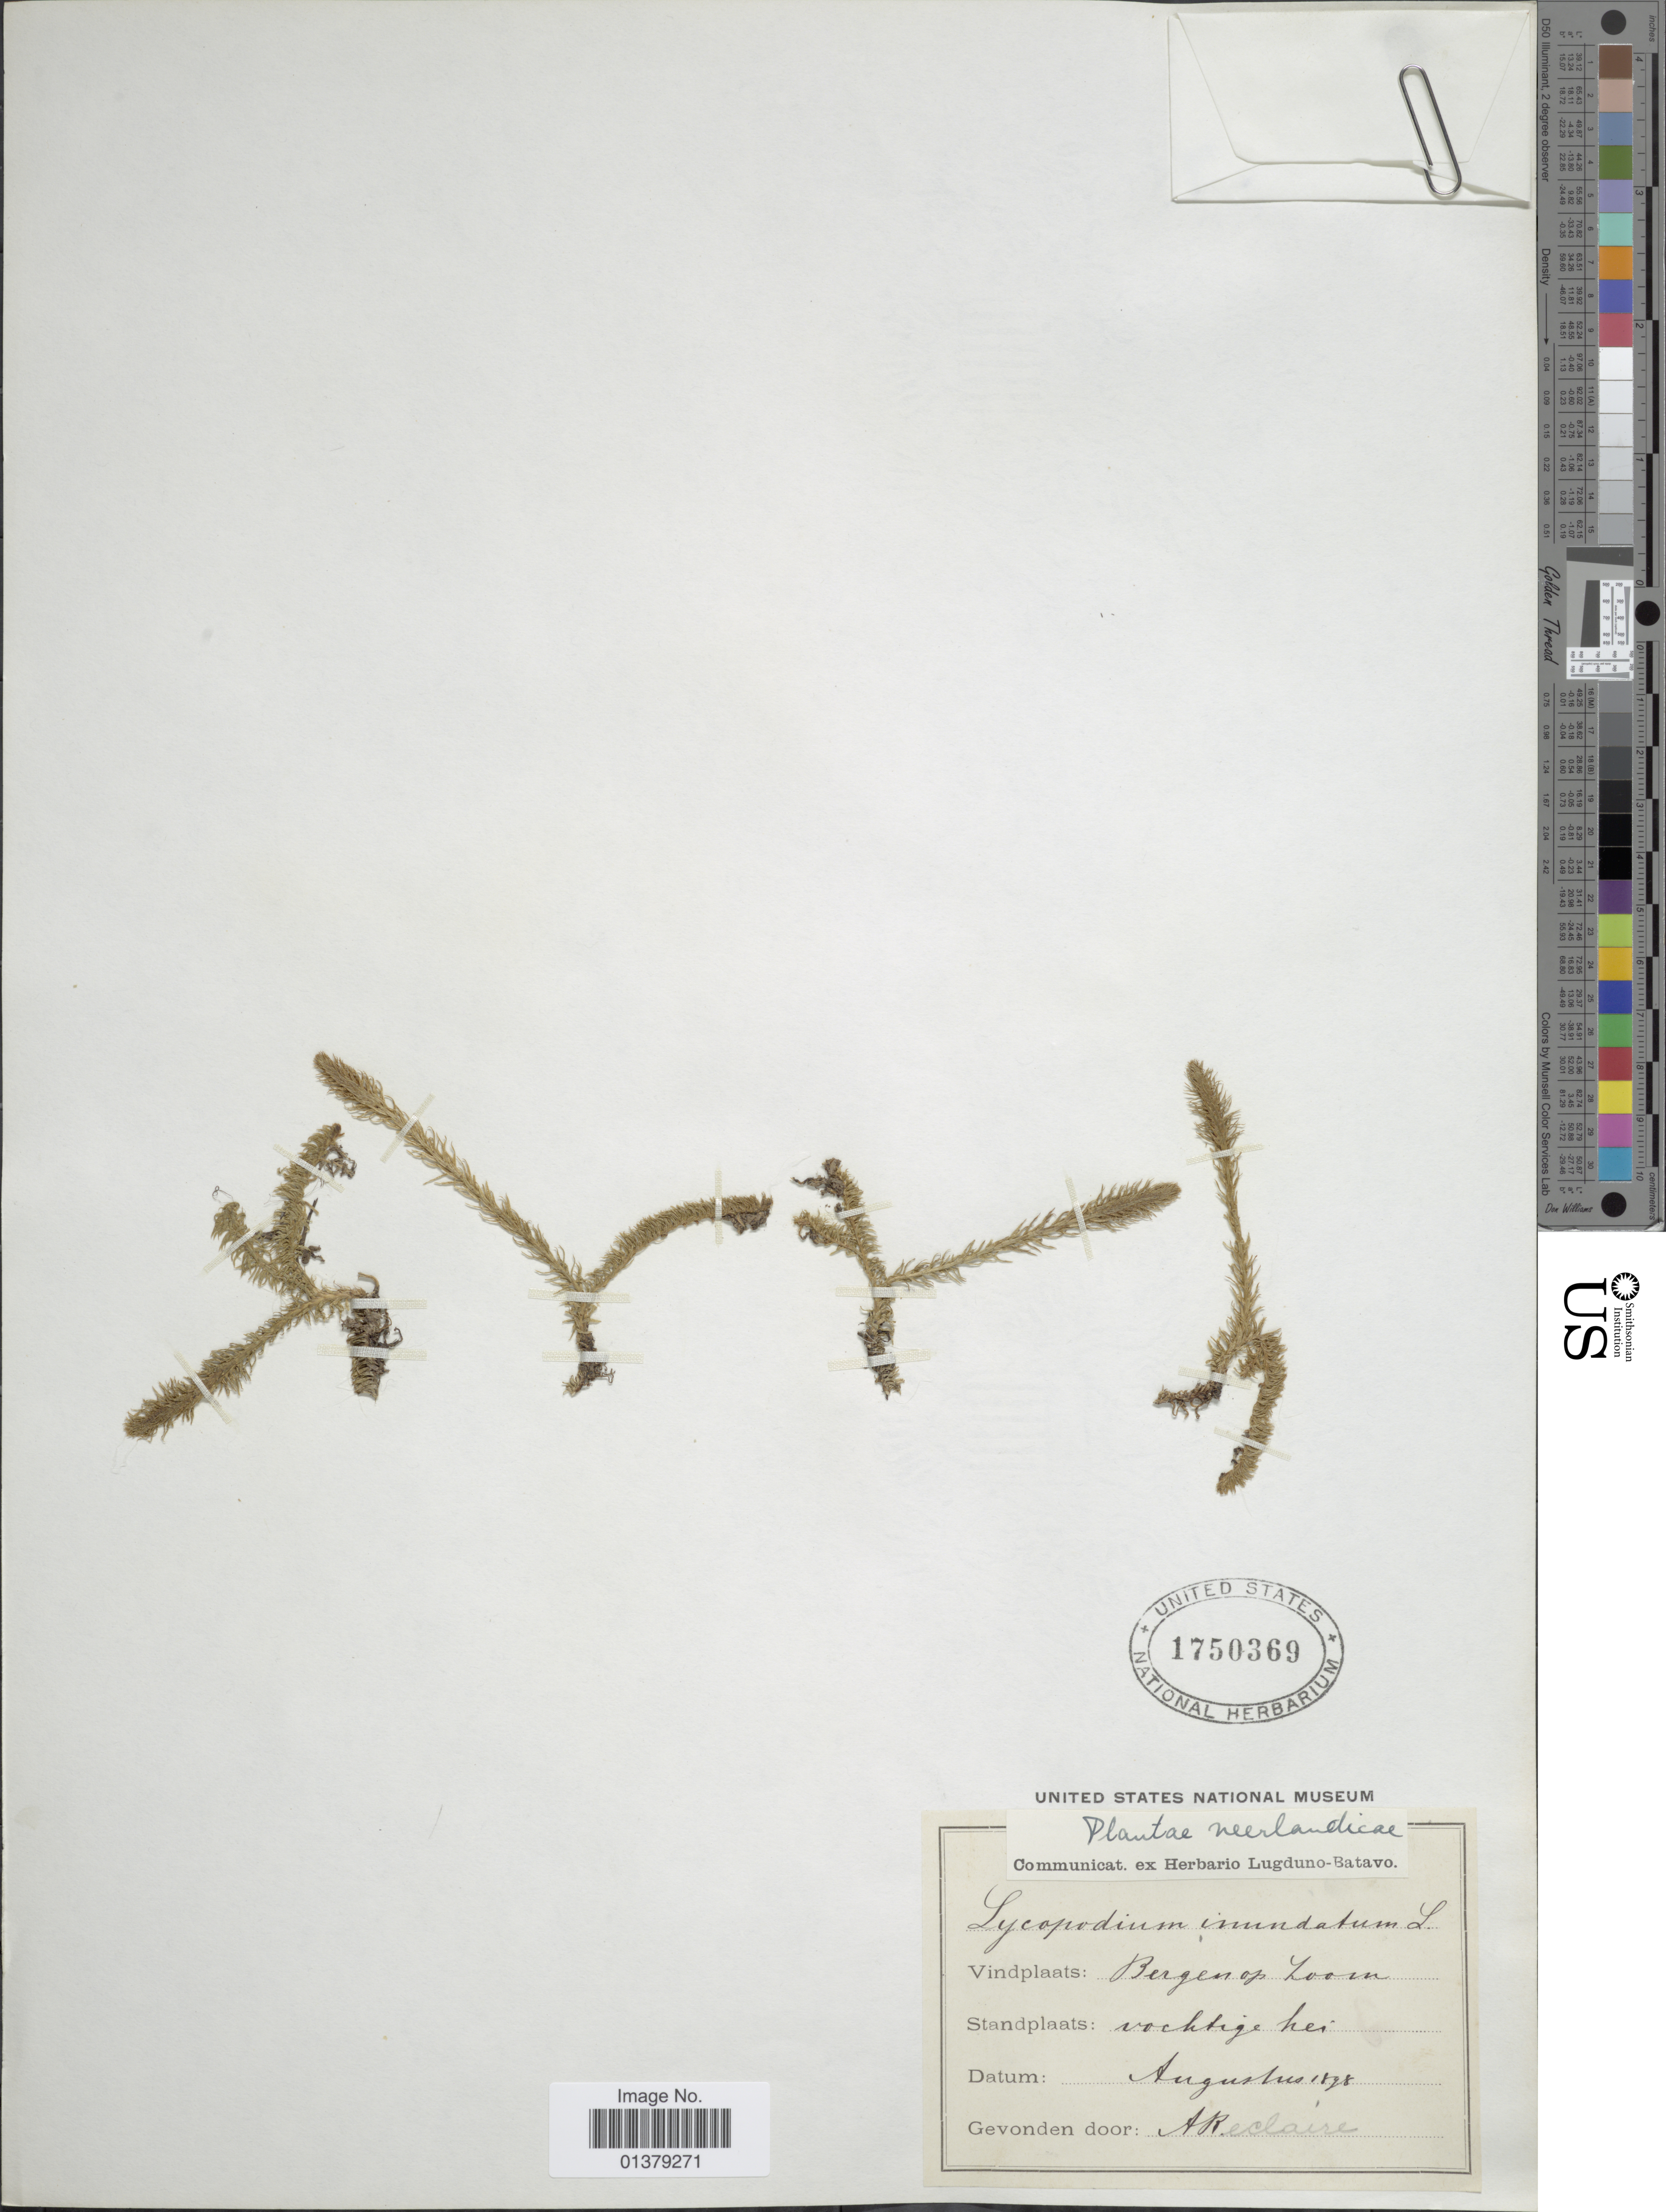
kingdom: Plantae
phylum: Tracheophyta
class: Lycopodiopsida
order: Lycopodiales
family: Lycopodiaceae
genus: Lycopodiella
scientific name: Lycopodiella inundata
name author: (L.) Holub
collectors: A. Reclaire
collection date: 1898-08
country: Netherlands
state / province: Noord Brabant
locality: Bergen op Zoom.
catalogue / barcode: US 1750369